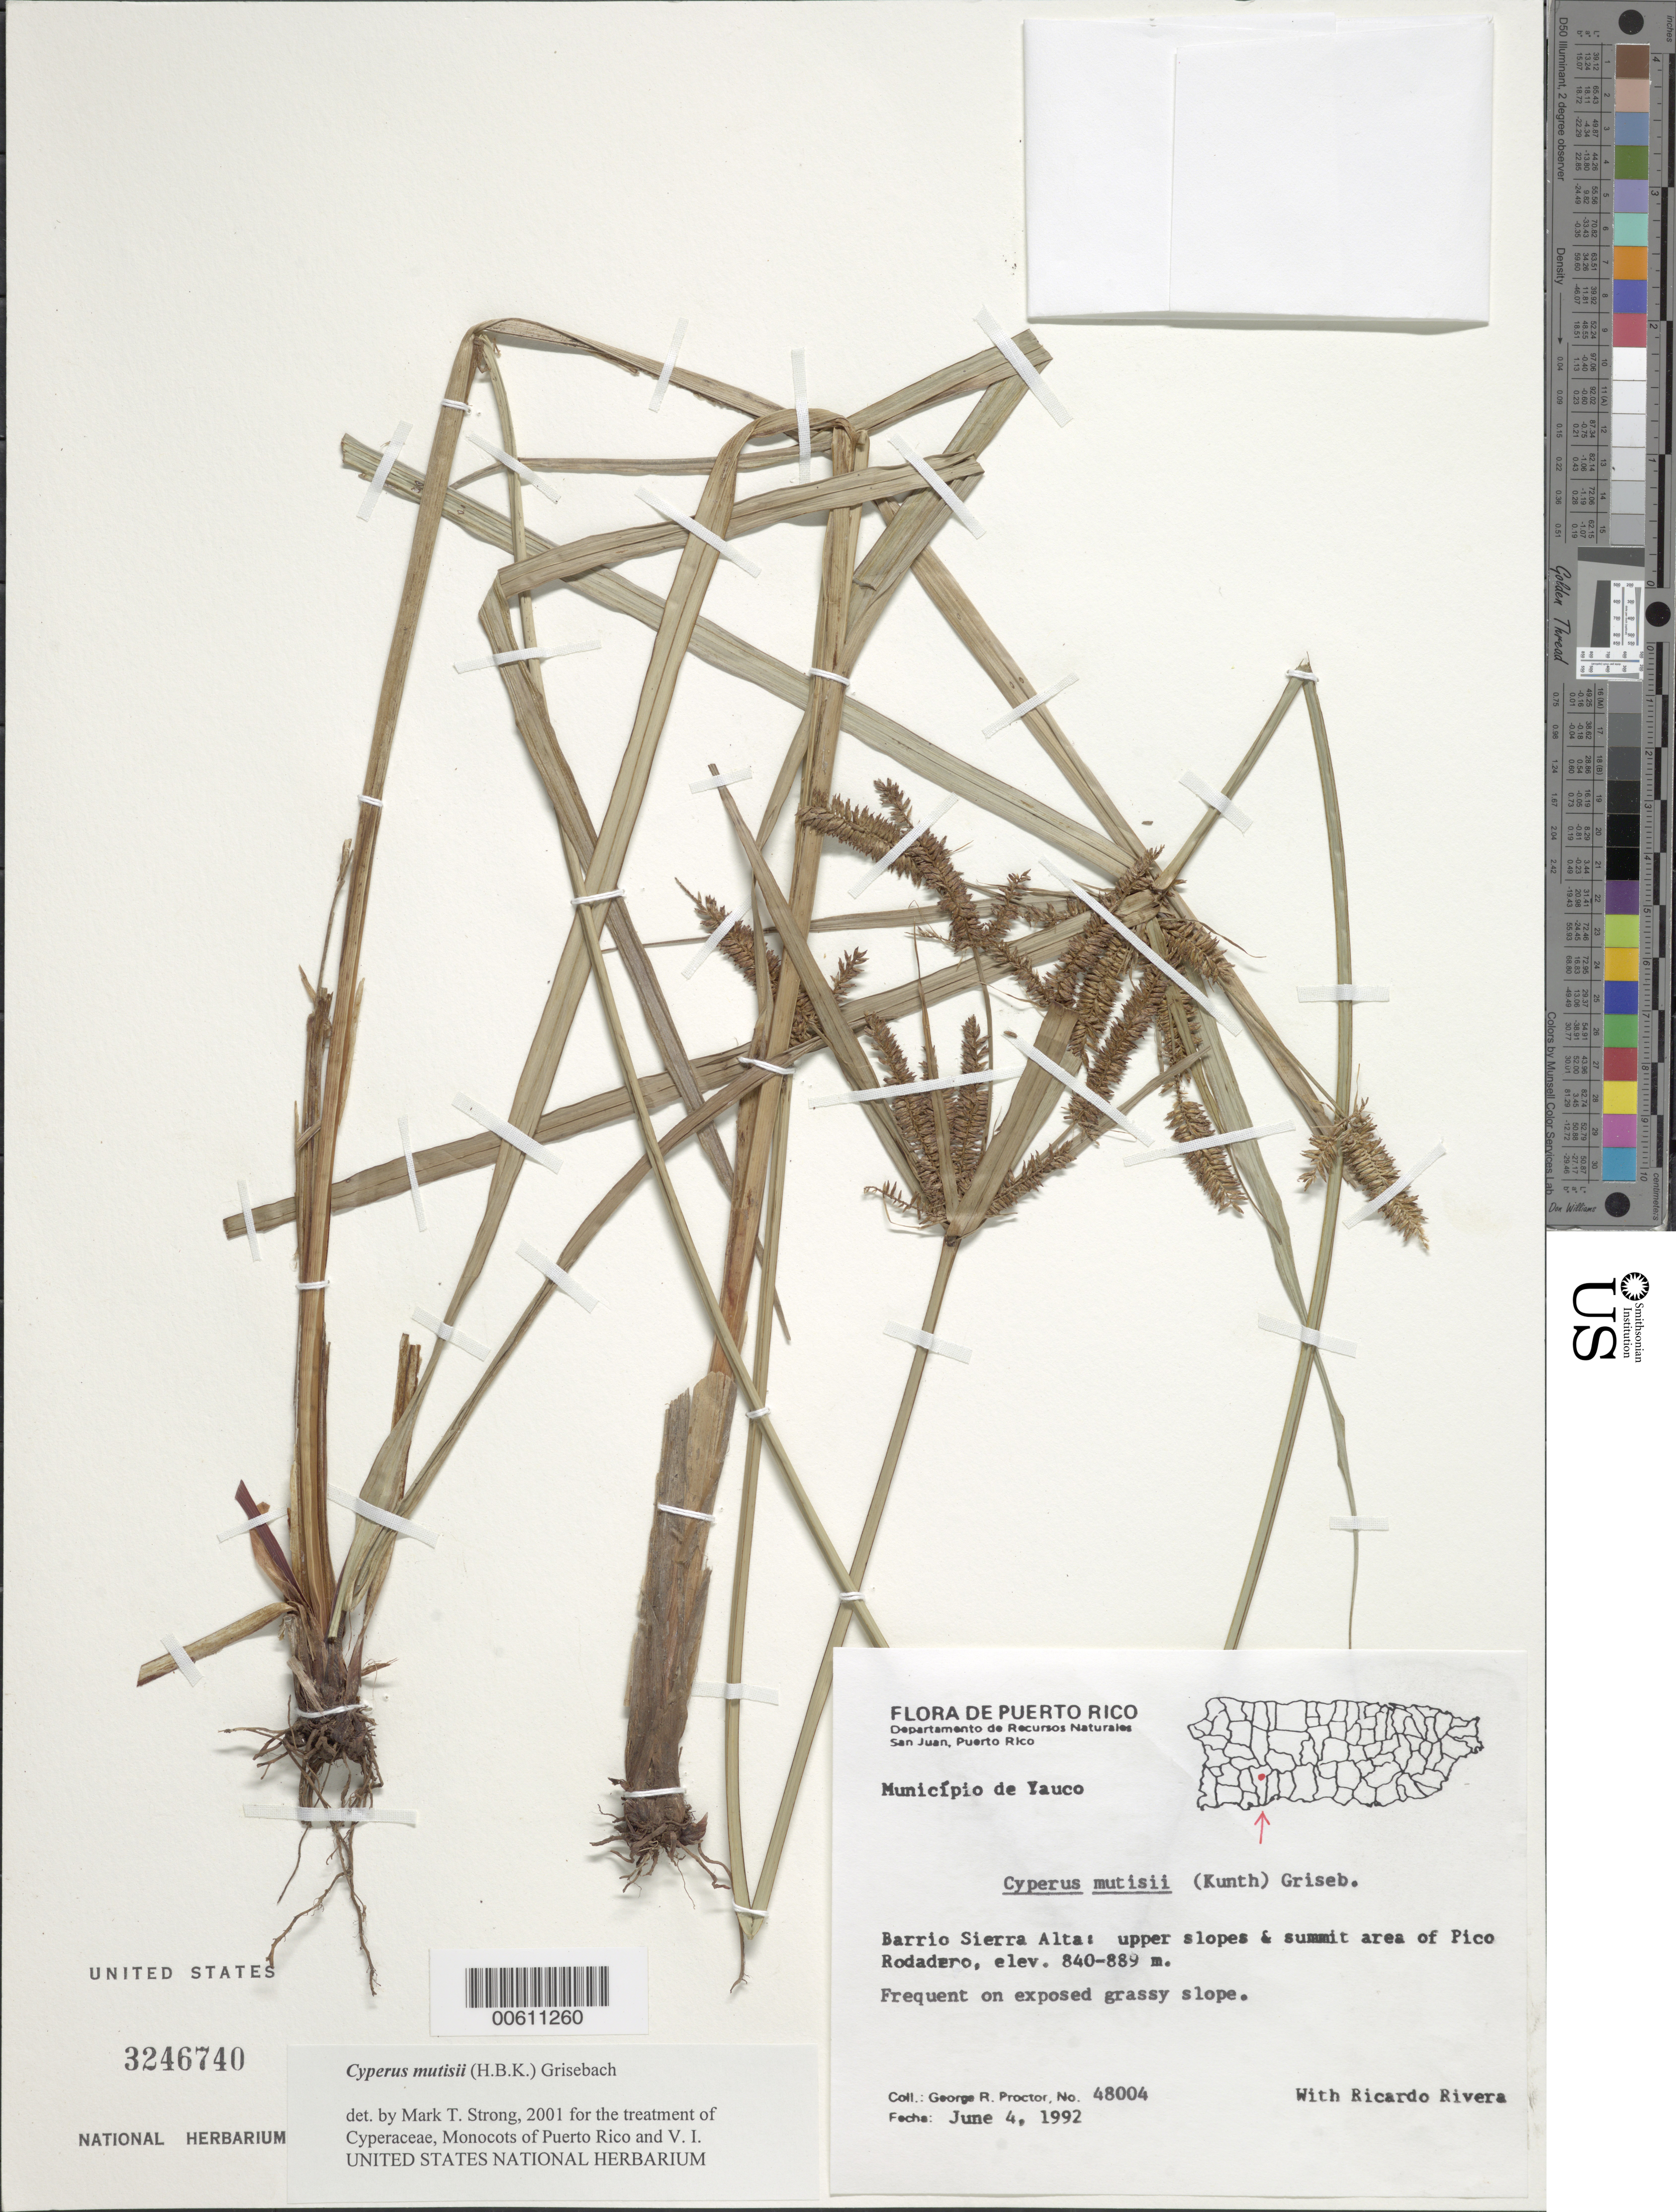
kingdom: Plantae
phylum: Tracheophyta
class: Liliopsida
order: Poales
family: Cyperaceae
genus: Cyperus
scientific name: Cyperus mutisii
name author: (Kunth) Andersson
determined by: Strong, M. T., (US), Smithsonian Institution - National Museum of Natural History (UNITED STATES)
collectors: G. R. Proctor & R. Rivera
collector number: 48004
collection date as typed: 04 Jun 1992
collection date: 1992-06-04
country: Puerto Rico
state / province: Yauco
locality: Yauco: Barrio Sierra Alta, upper slopes and summit area of Pico Rodadero.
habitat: exposed grassy slope.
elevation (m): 840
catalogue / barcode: US 3246740